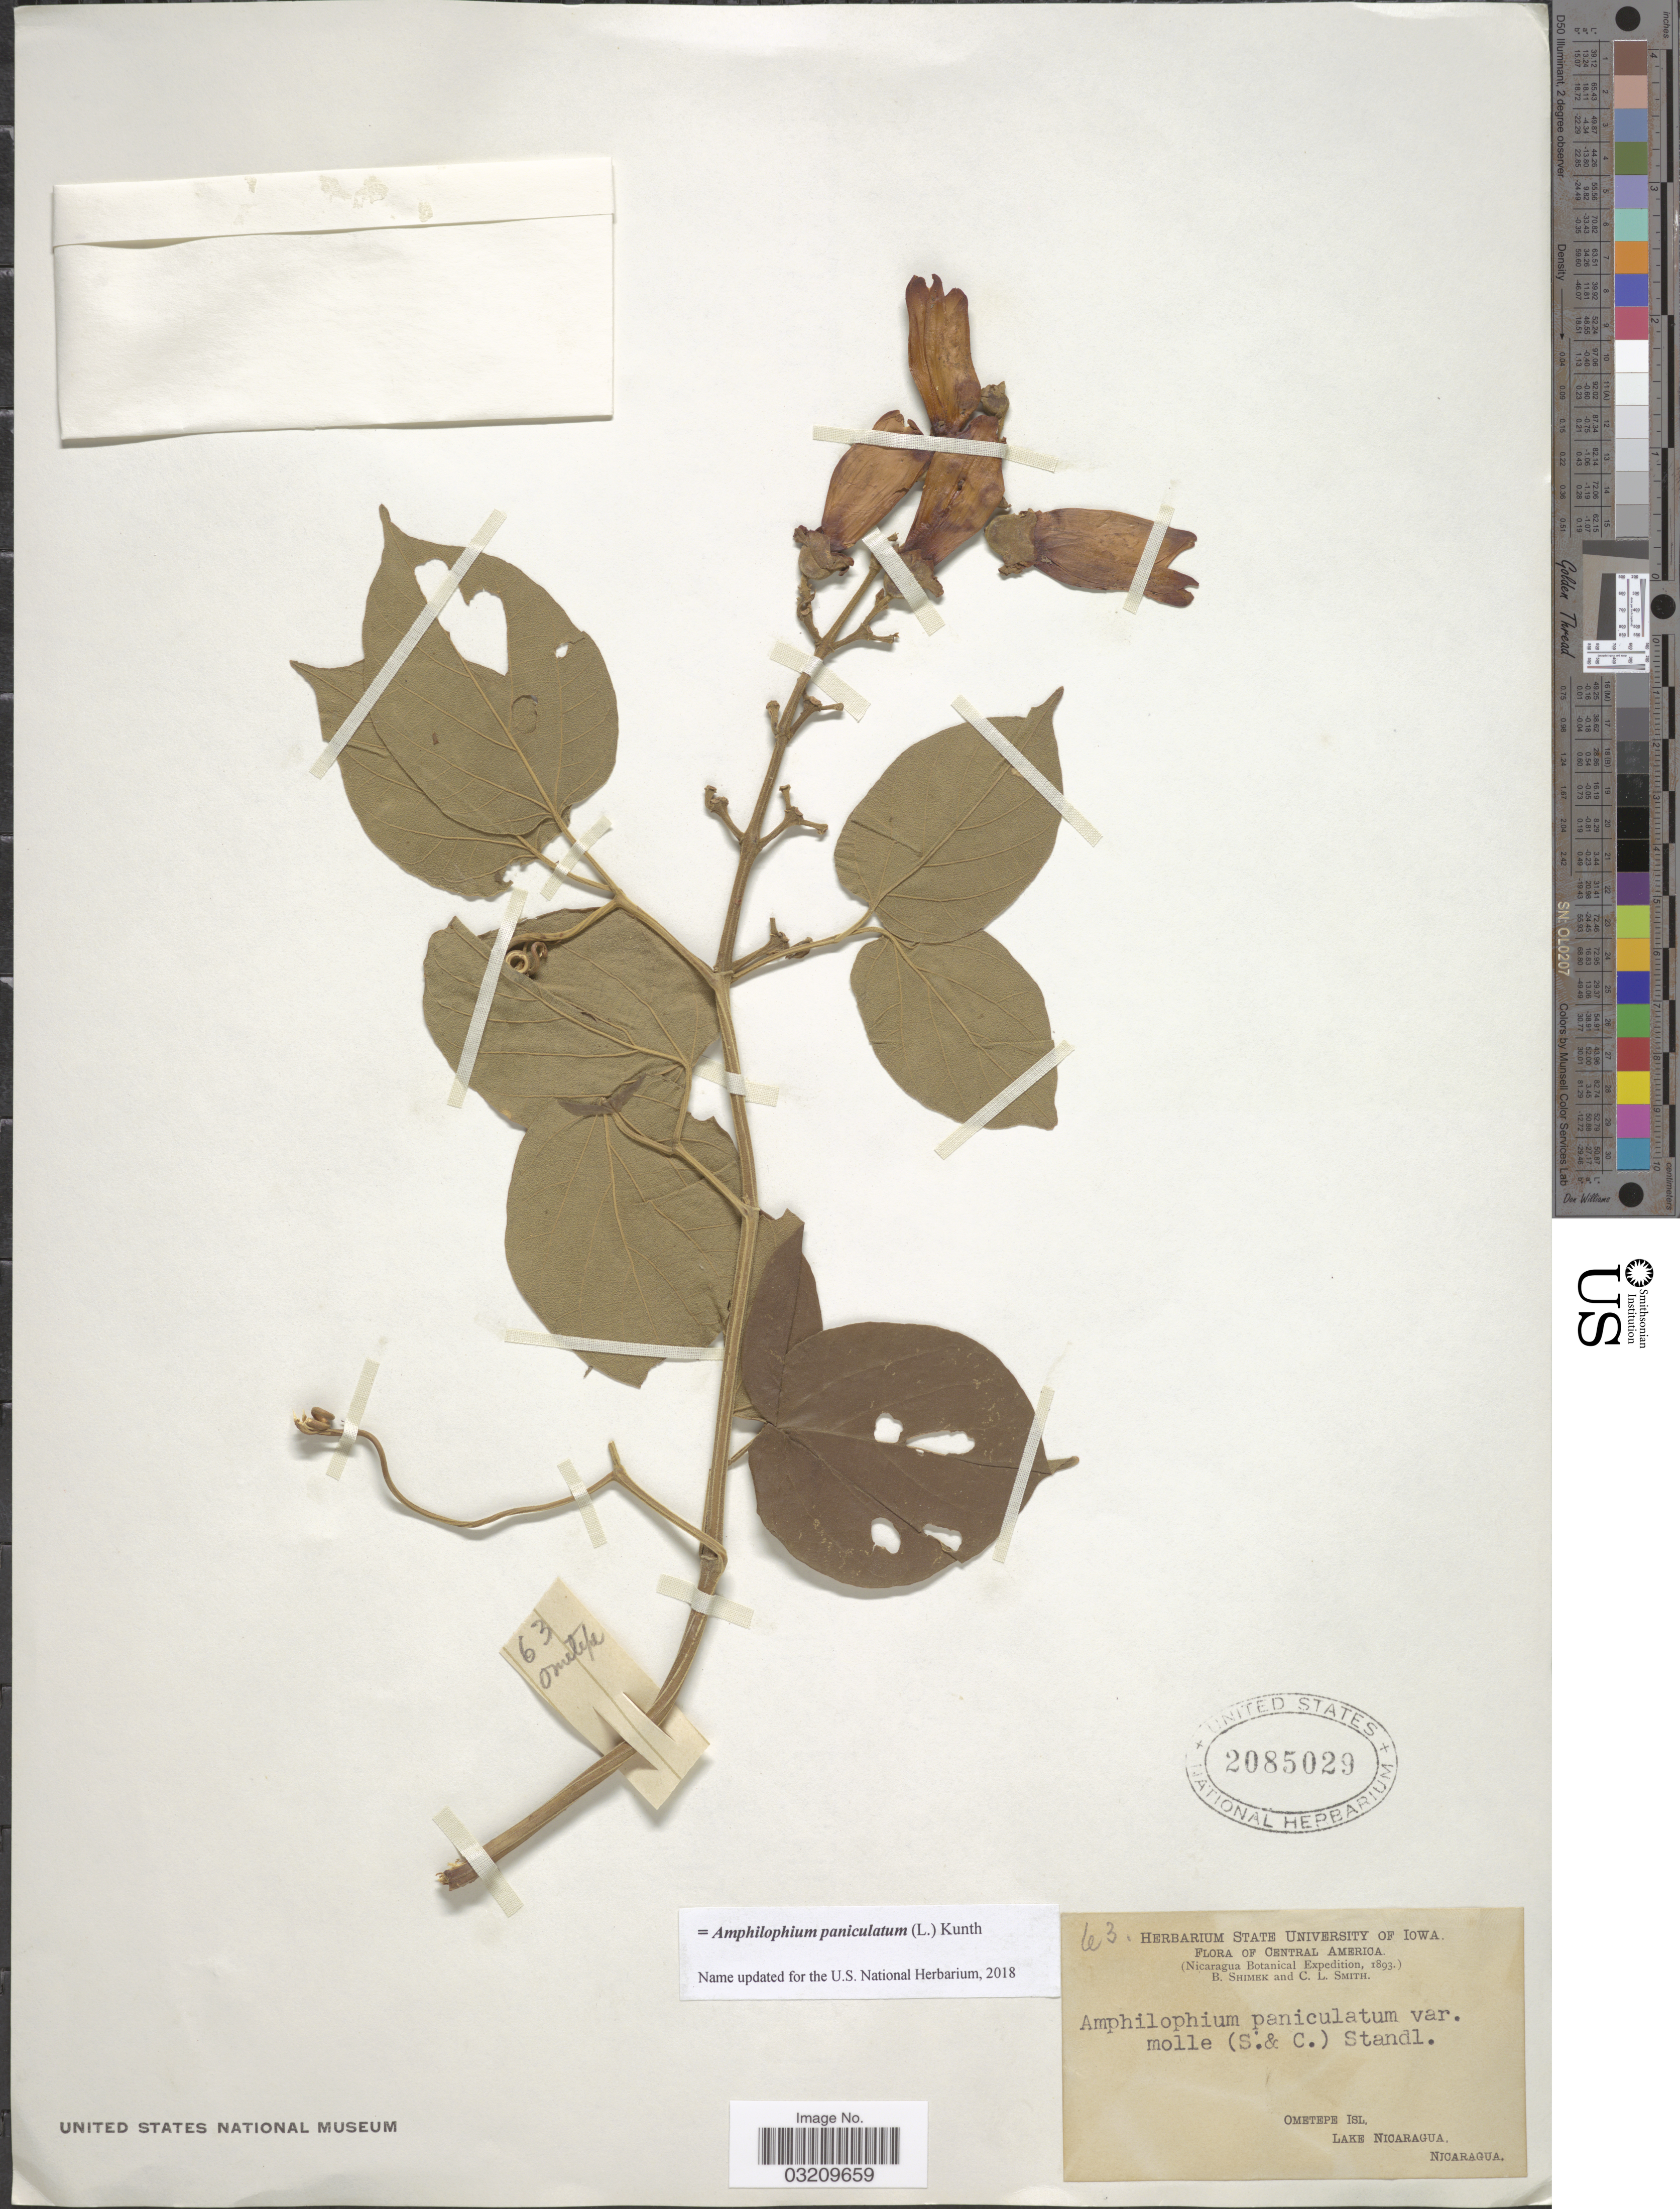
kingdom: Plantae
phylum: Tracheophyta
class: Magnoliopsida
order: Lamiales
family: Bignoniaceae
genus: Amphilophium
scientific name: Amphilophium paniculatum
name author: (L.) Kunth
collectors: B. Shimek & C. L. Smith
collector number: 63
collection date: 1893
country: Nicaragua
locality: Ometepe Isl. Lake Nicaragua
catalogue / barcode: US 2085029